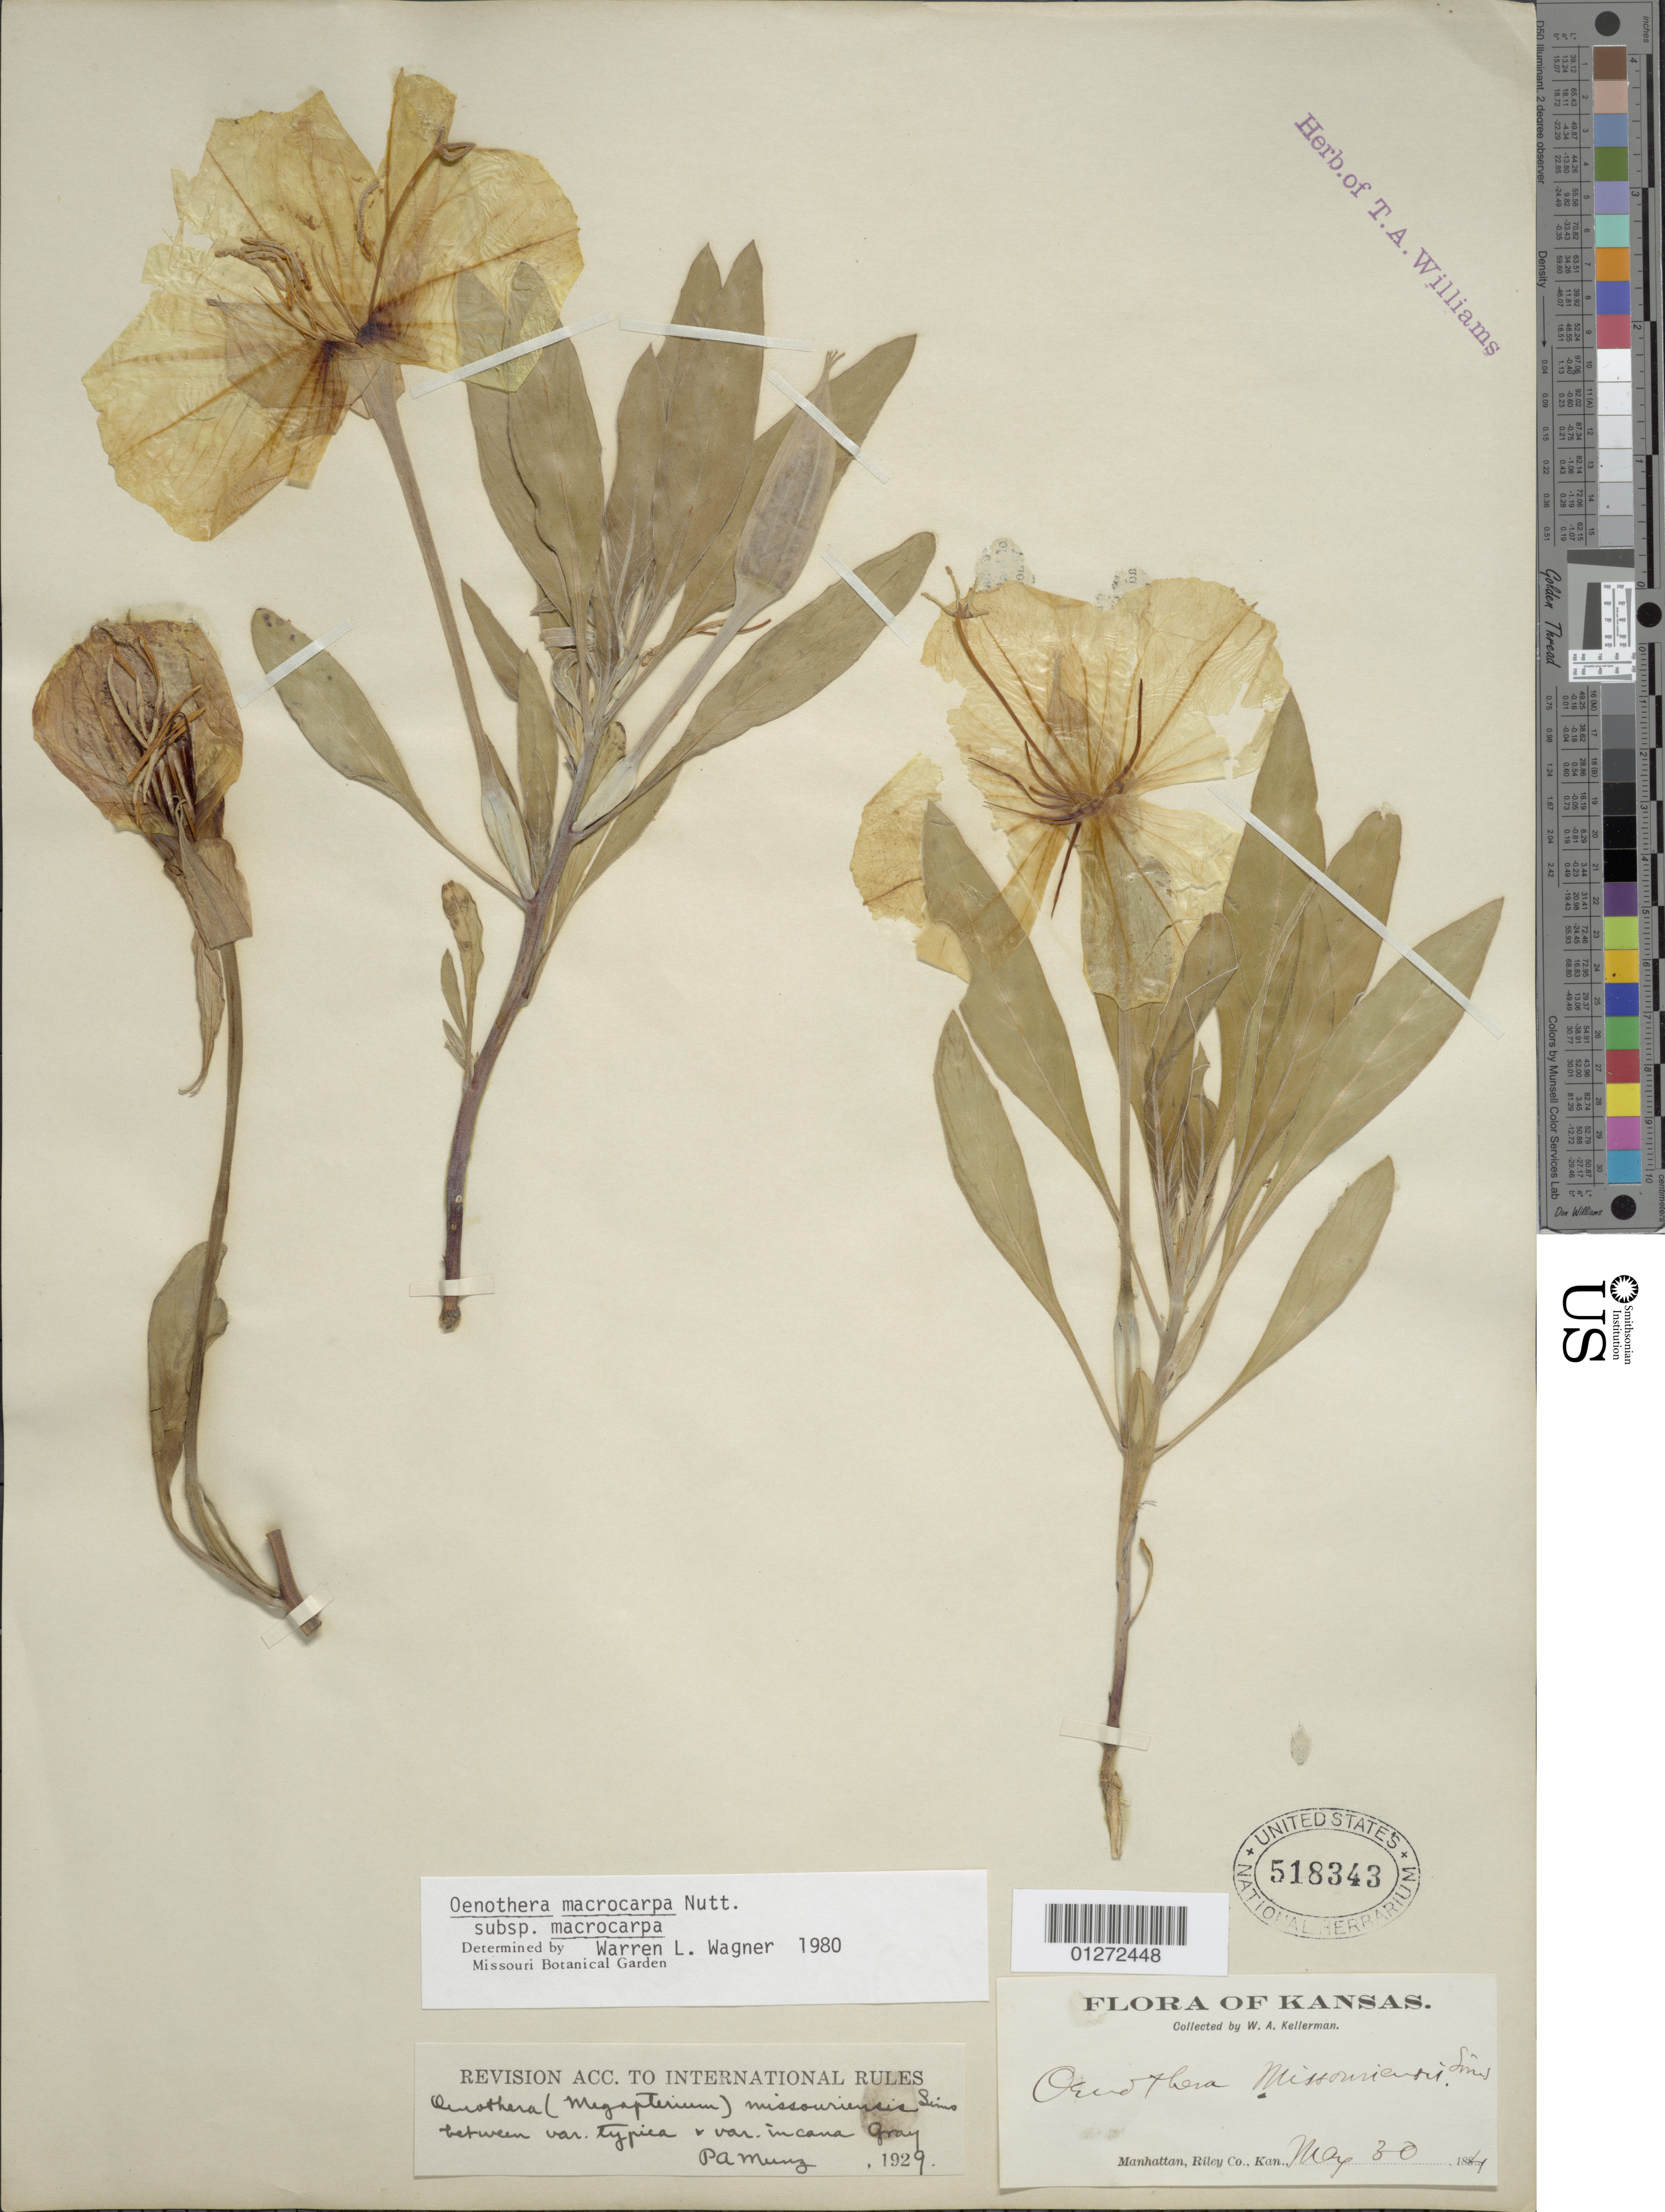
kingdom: Plantae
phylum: Tracheophyta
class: Magnoliopsida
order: Myrtales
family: Onagraceae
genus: Oenothera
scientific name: Oenothera macrocarpa subsp. macrocarpa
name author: Nutt.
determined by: Wagner, W. L., (BOT), Smithsonian Institution - National Museum of Natural History (UNITED STATES)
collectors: W. A. Kellerman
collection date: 1894-05-30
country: United States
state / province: Kansas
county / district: Riley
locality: Manhattan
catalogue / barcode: US 518343